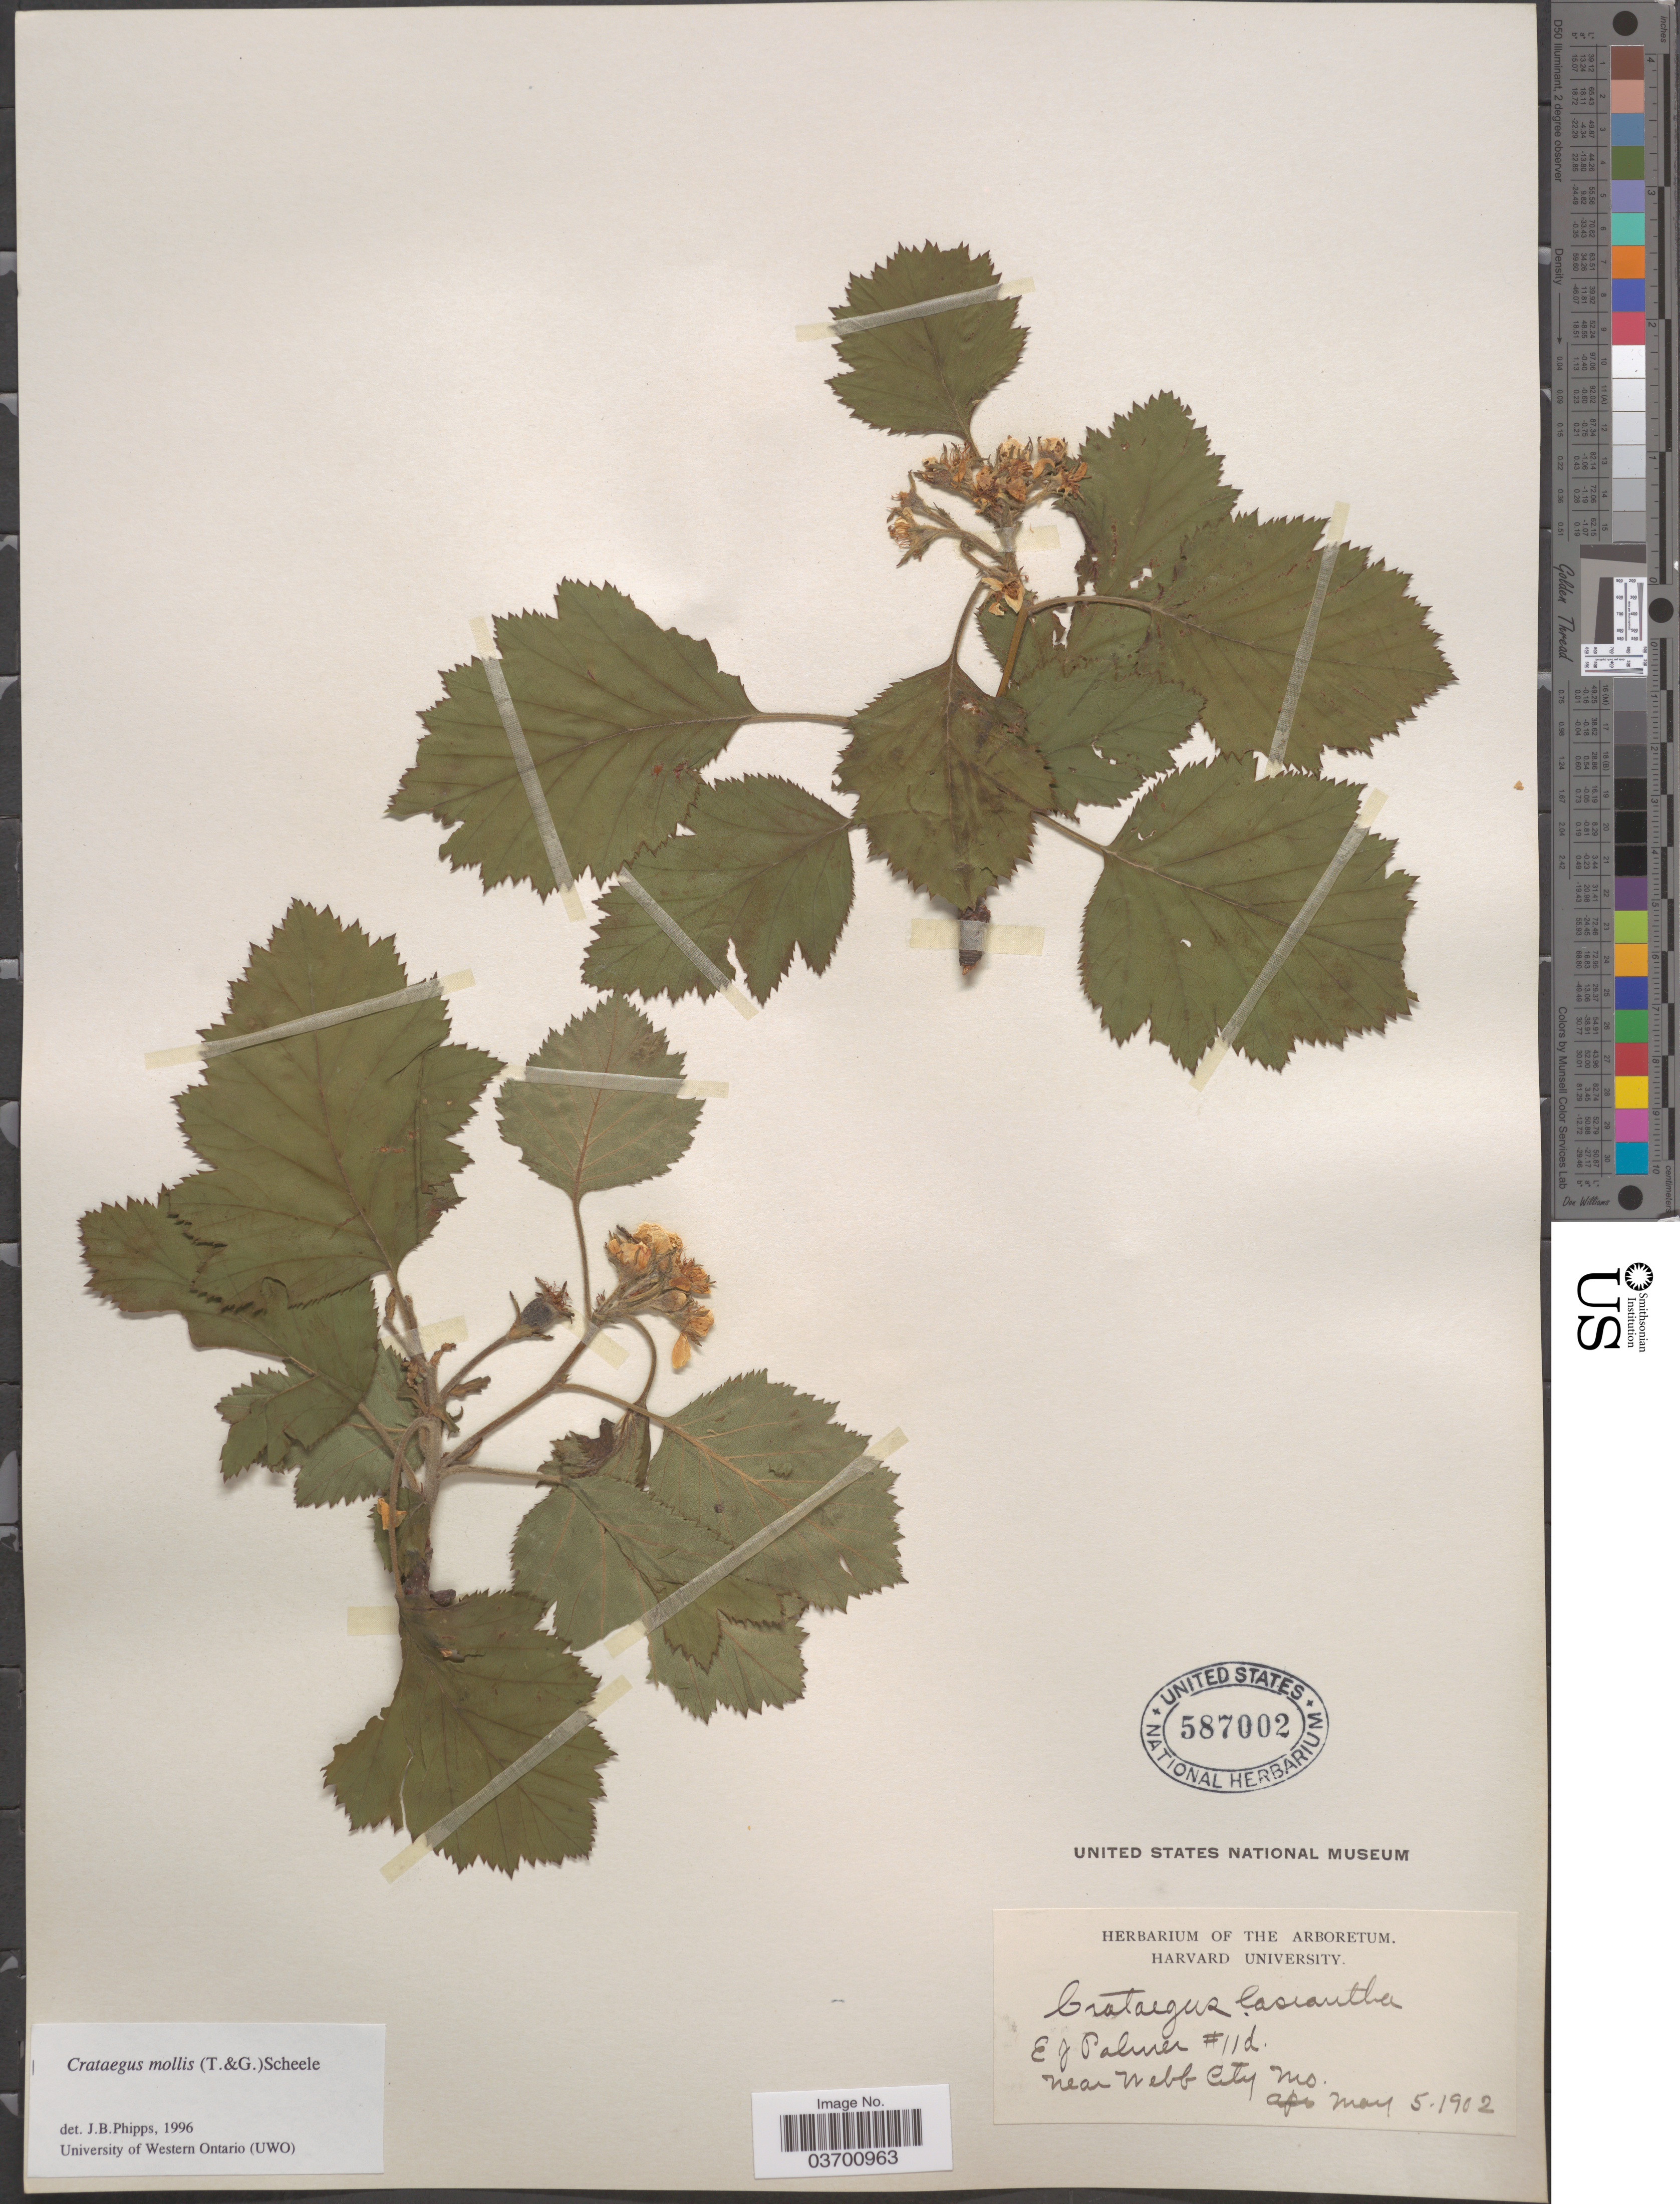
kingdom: Plantae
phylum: Tracheophyta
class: Magnoliopsida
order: Rosales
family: Rosaceae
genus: Crataegus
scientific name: Crataegus mollis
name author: (Torr. & A. Gray) Scheele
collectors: E. J. Palmer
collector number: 11d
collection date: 1902-05-05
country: United States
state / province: Missouri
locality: Near Webb City.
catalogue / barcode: US 587002